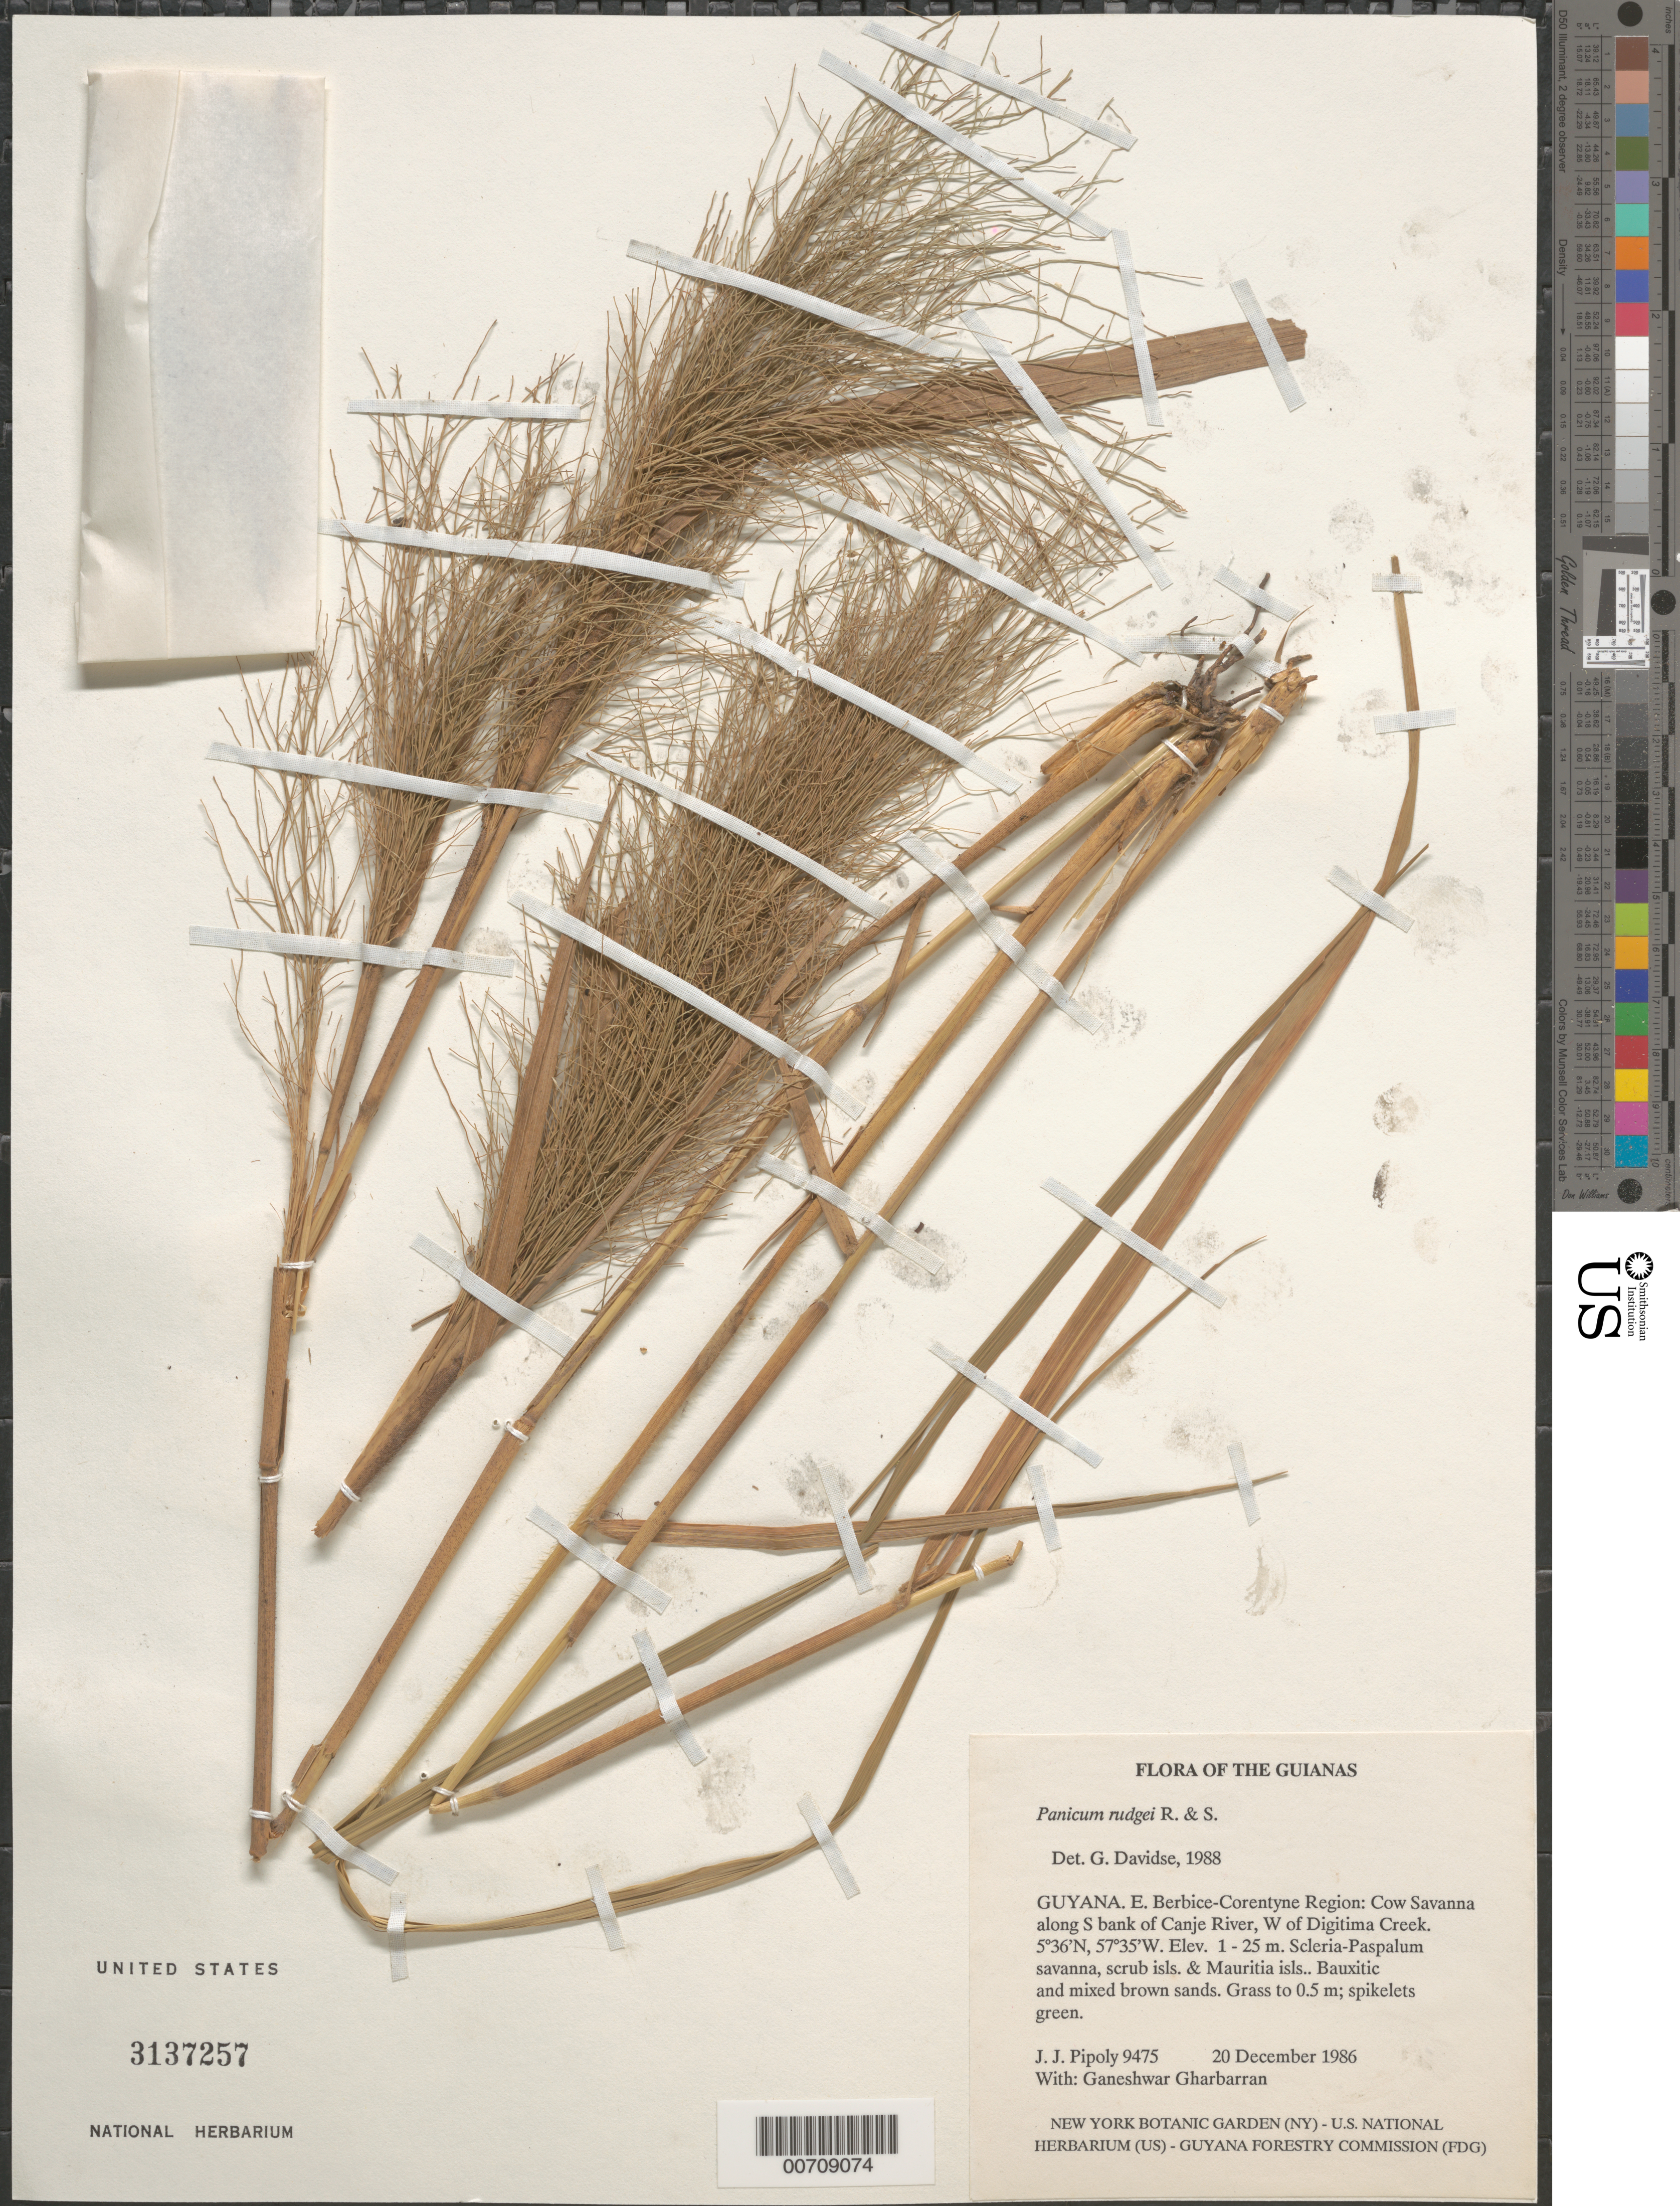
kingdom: Plantae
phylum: Tracheophyta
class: Liliopsida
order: Poales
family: Poaceae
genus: Panicum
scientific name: Panicum rudgei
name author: Roem. & Schult.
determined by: Davidse, Gerrit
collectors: J. J. Pipoly & G. Gharbarran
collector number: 9475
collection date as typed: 20 December 1986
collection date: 1986-12-20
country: Guyana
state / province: E. Berbice-Corentyne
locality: Cow savanna, along S bank of Canje River, W of Digitima Creek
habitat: Scleria-Paspalum savanna, scrub isls. & Mauritia isls. Bauxitic and mixed brown sands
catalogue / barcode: US 3137257